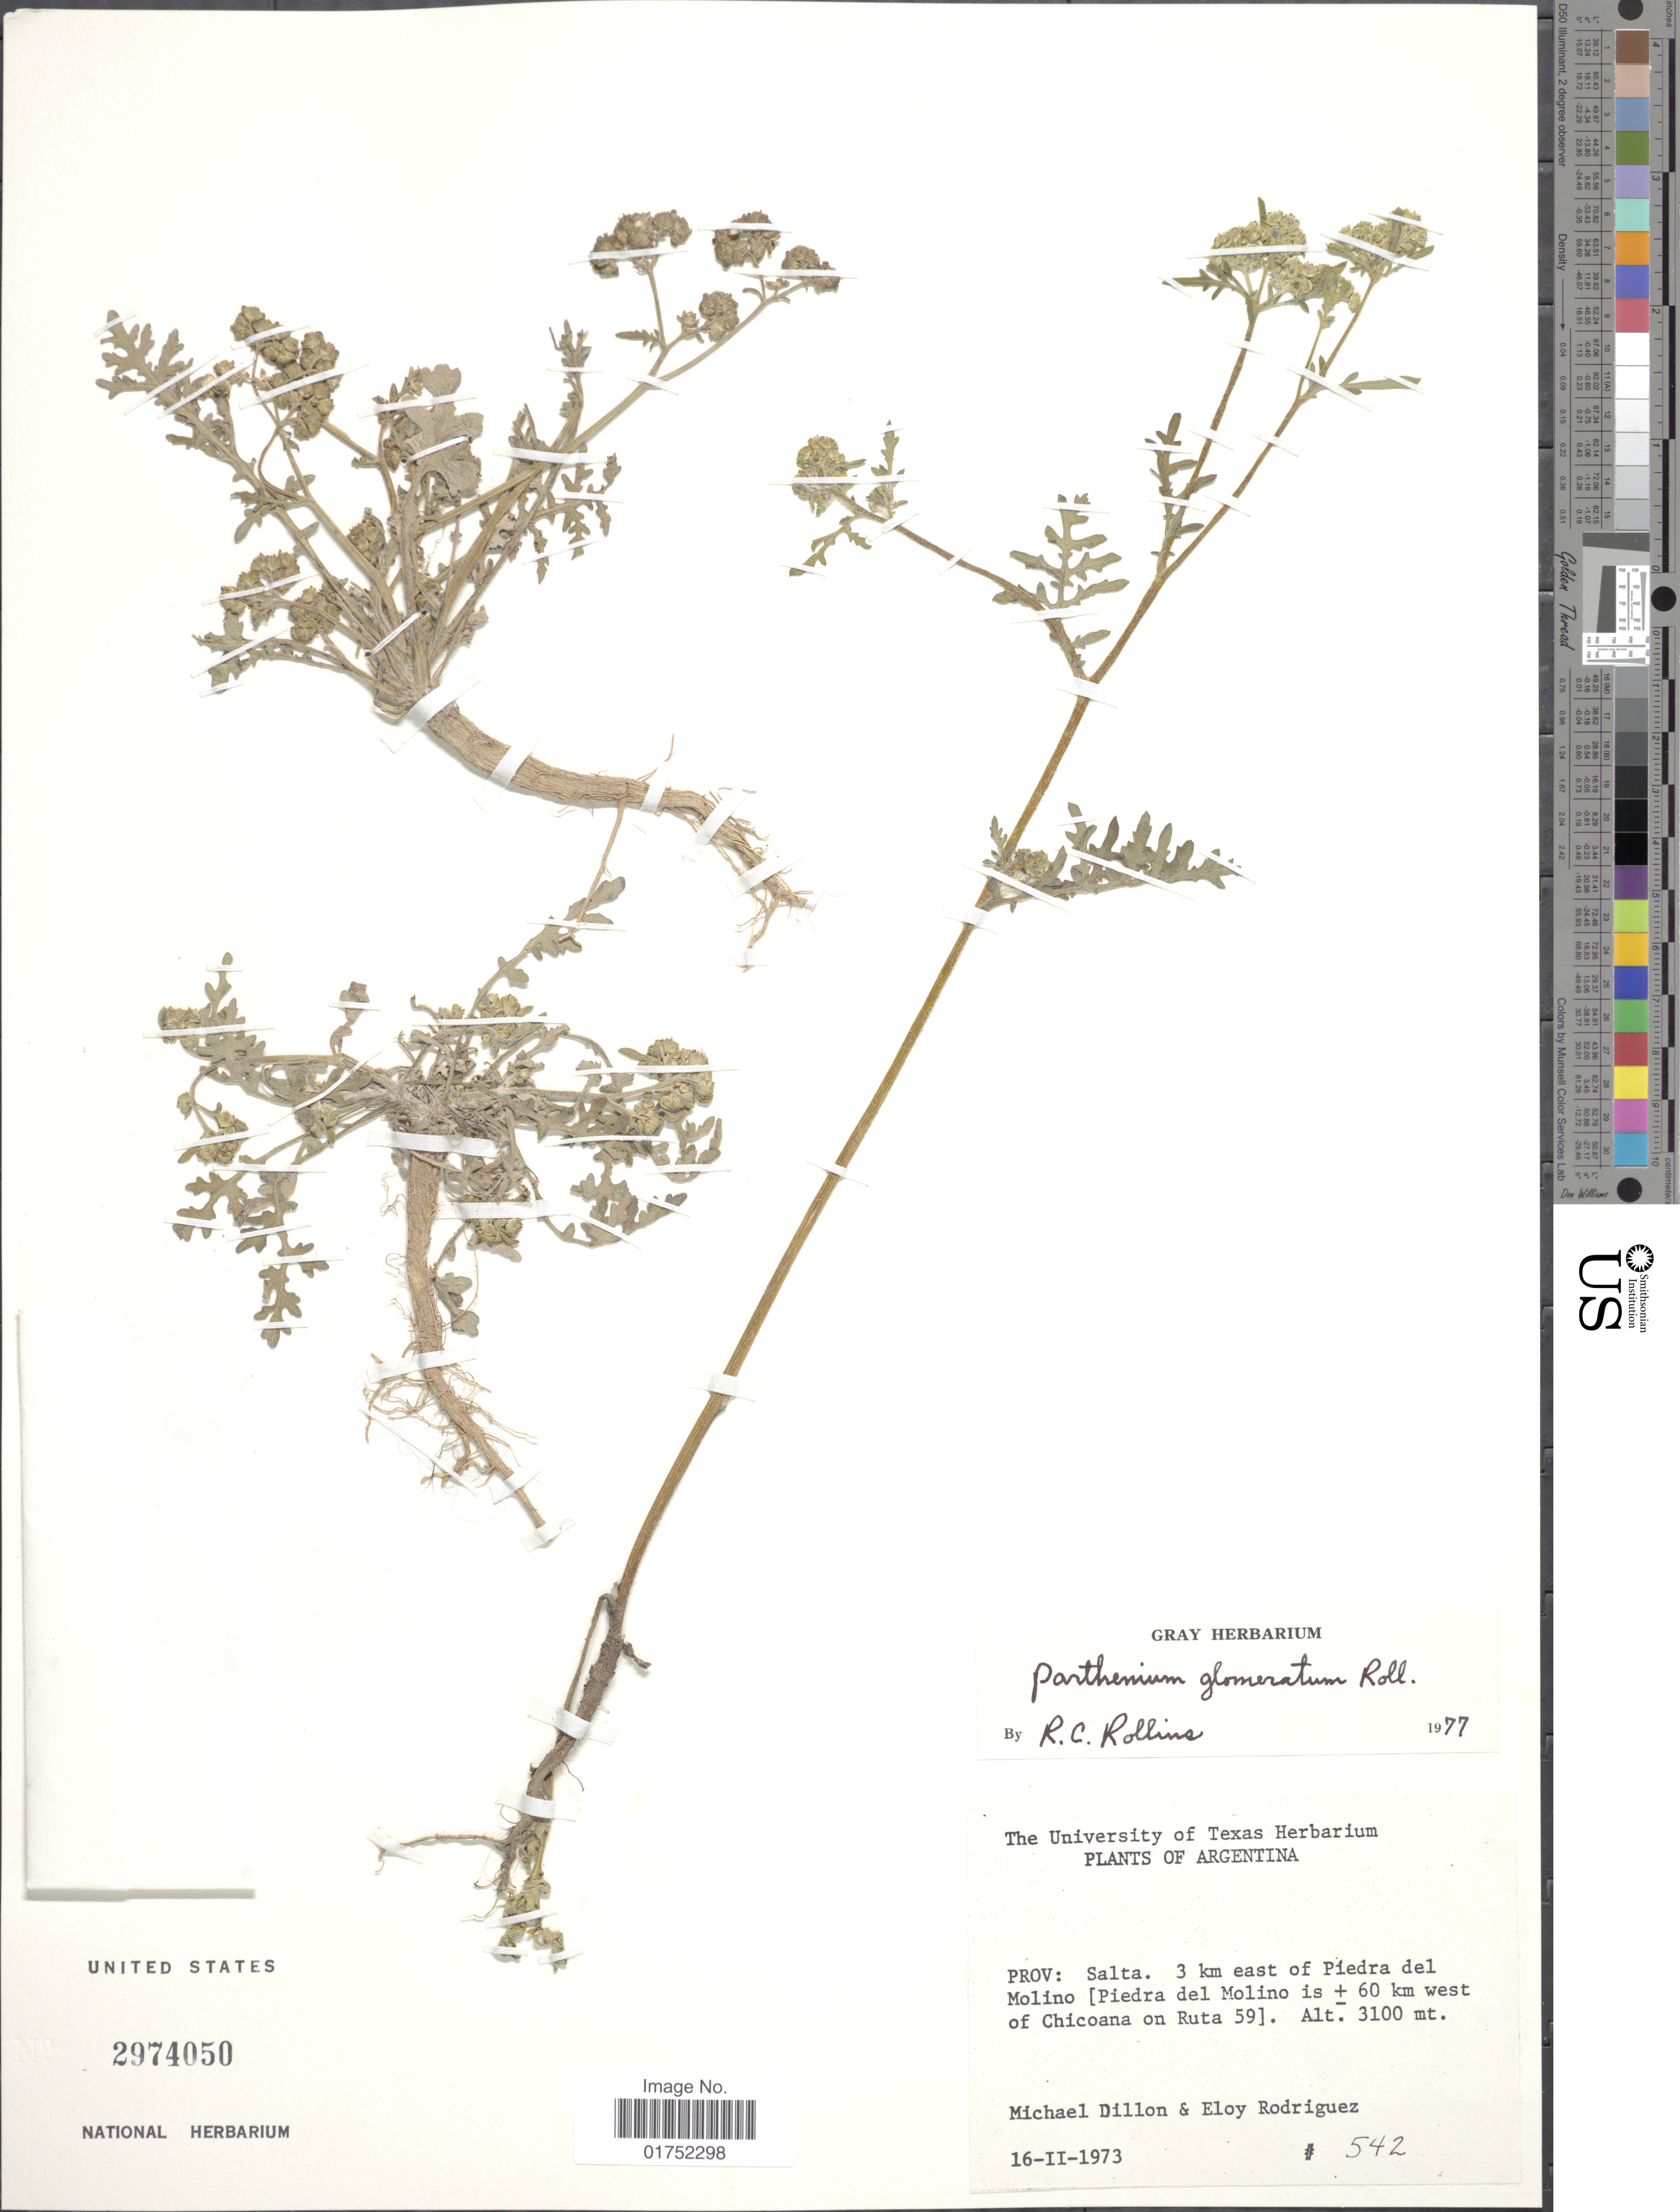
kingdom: Plantae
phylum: Tracheophyta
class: Magnoliopsida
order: Asterales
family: Asteraceae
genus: Parthenium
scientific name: Parthenium glomeratum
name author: Roll.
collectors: M. O. Dillon & E. Rodriguez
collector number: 542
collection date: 1972-02-16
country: Argentina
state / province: Salta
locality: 3 km east of Piedra del Molino (Piedra del Molino is ± 60 km west of Chicoana on Ruta 59)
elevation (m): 3100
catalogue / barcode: US 2974050